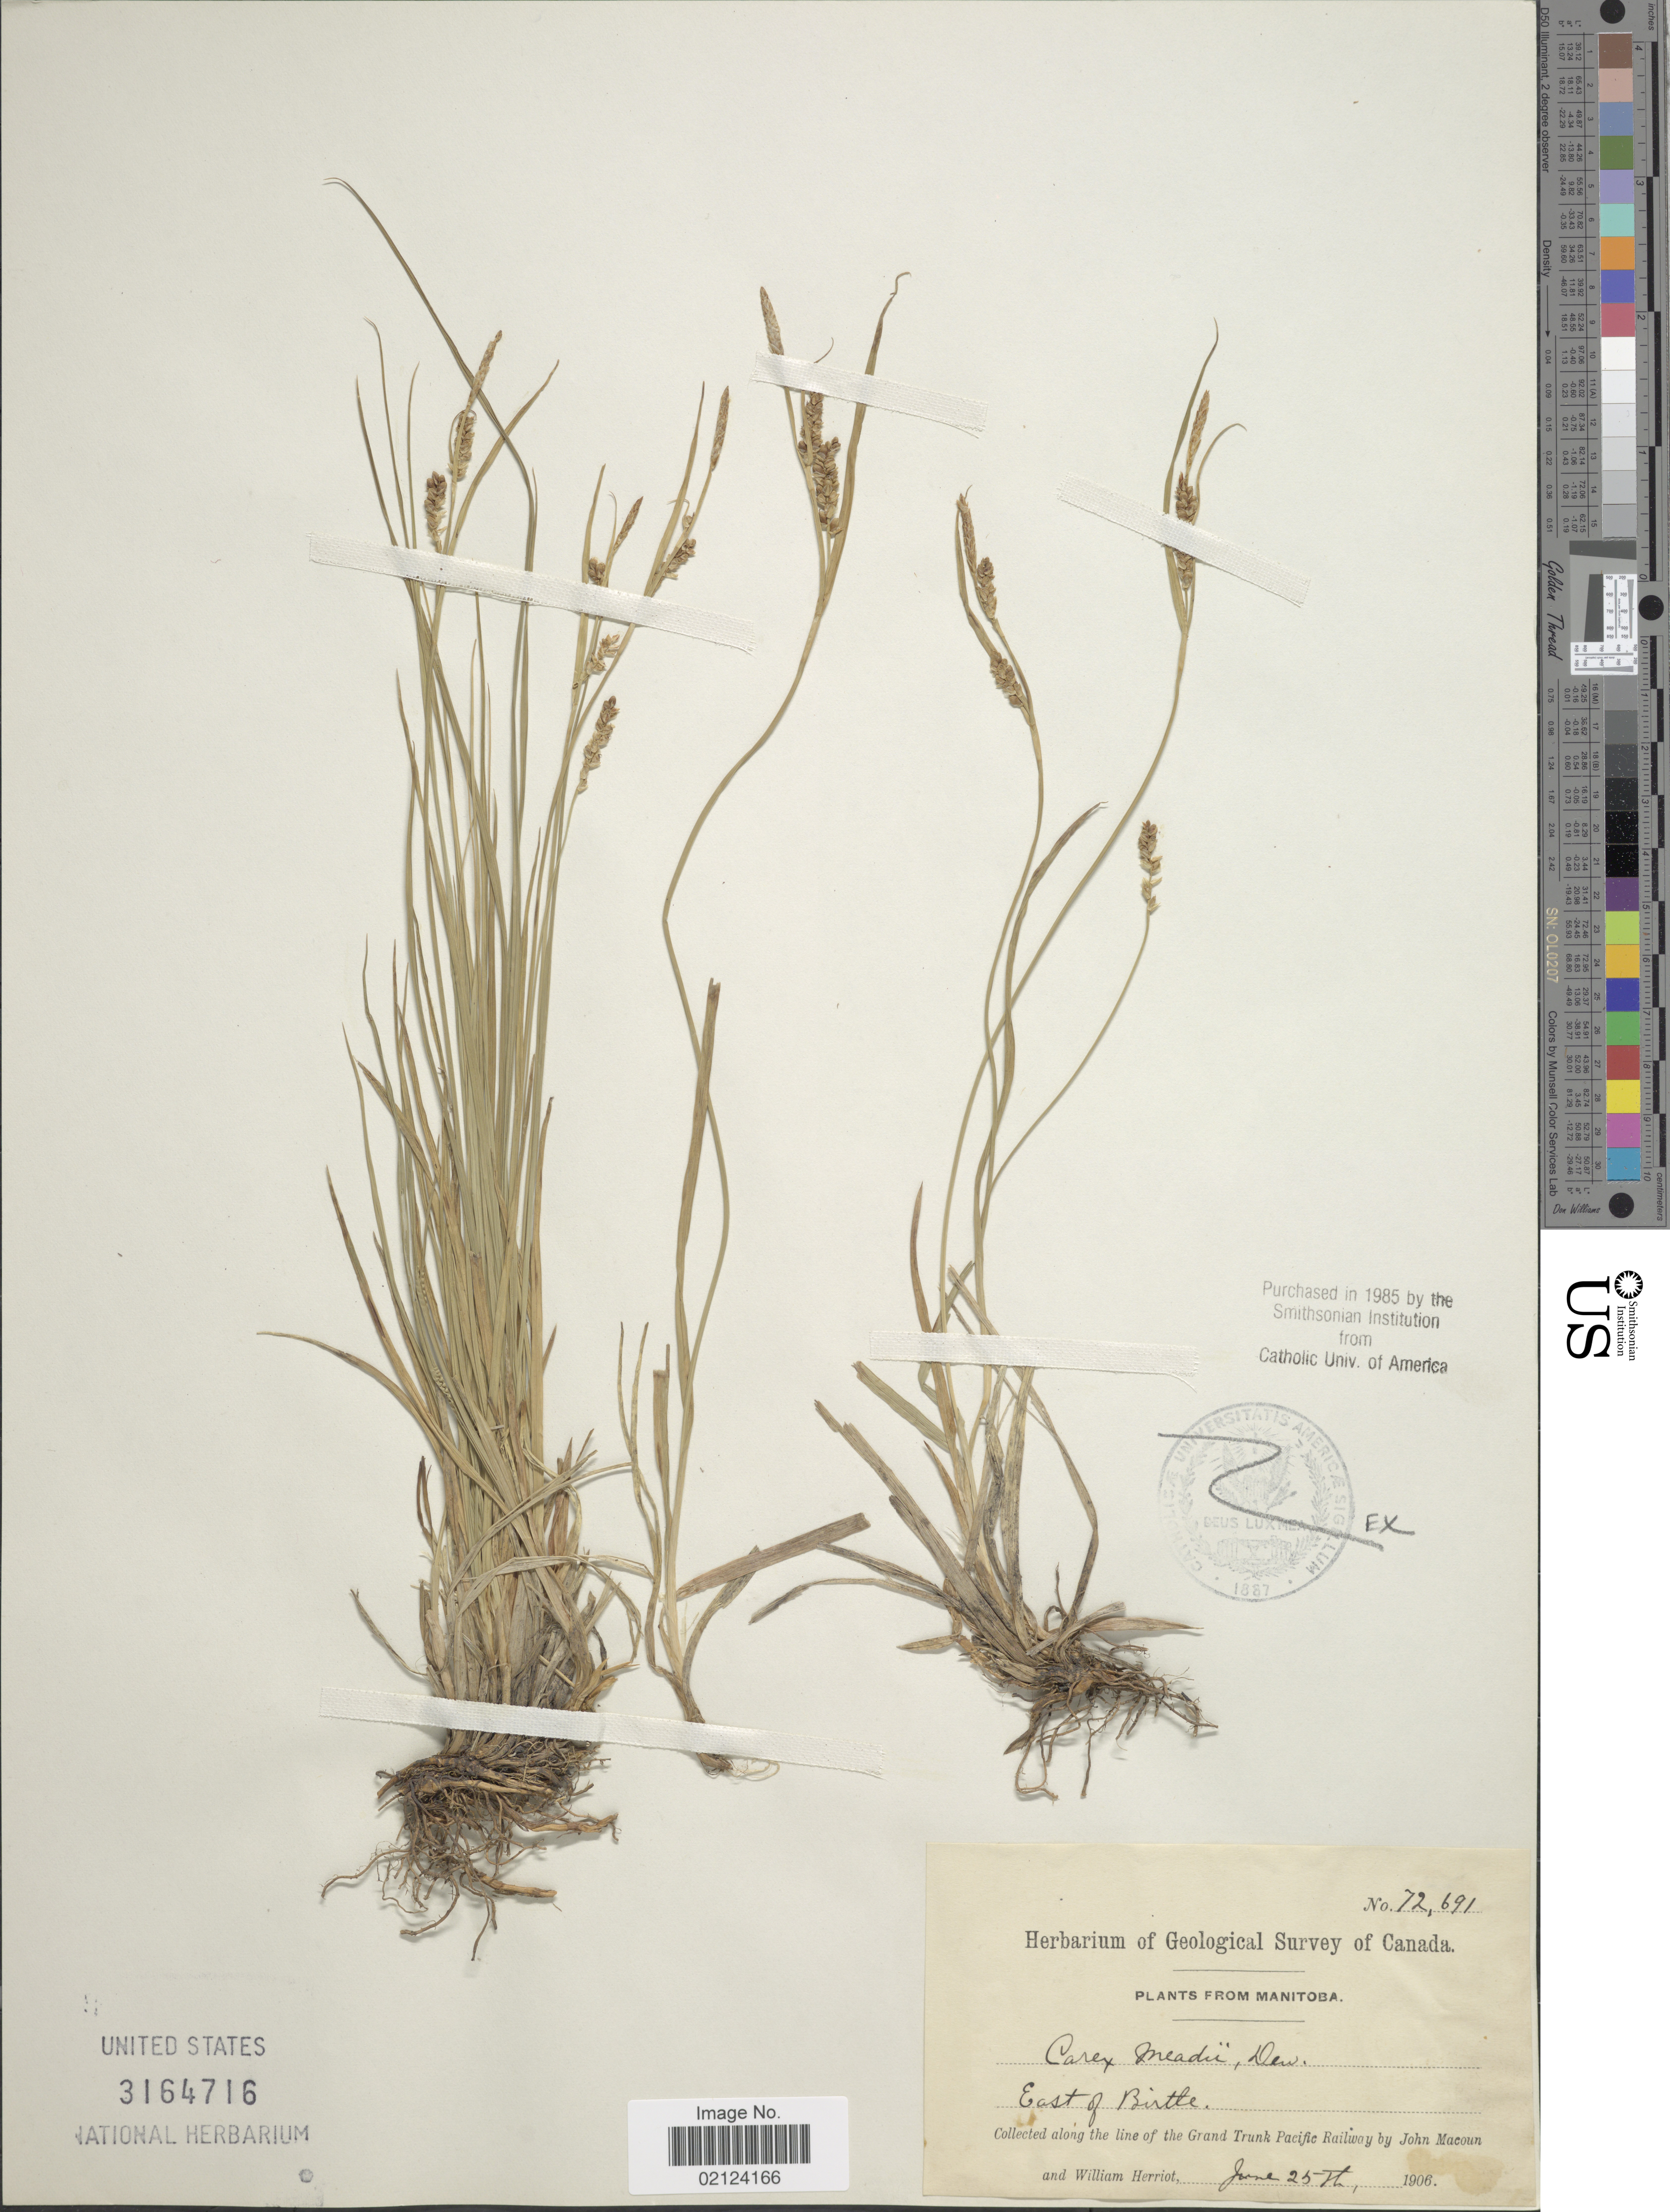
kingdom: Plantae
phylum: Tracheophyta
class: Liliopsida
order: Poales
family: Cyperaceae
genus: Carex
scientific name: Carex meadii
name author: Dewey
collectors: J. Macoun & W. Herriot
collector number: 72691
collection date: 1906-06-25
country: Canada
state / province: Manitoba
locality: East of Birtle. Along the line of the Grand Trunk Pacific Railway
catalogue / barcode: US 3164716